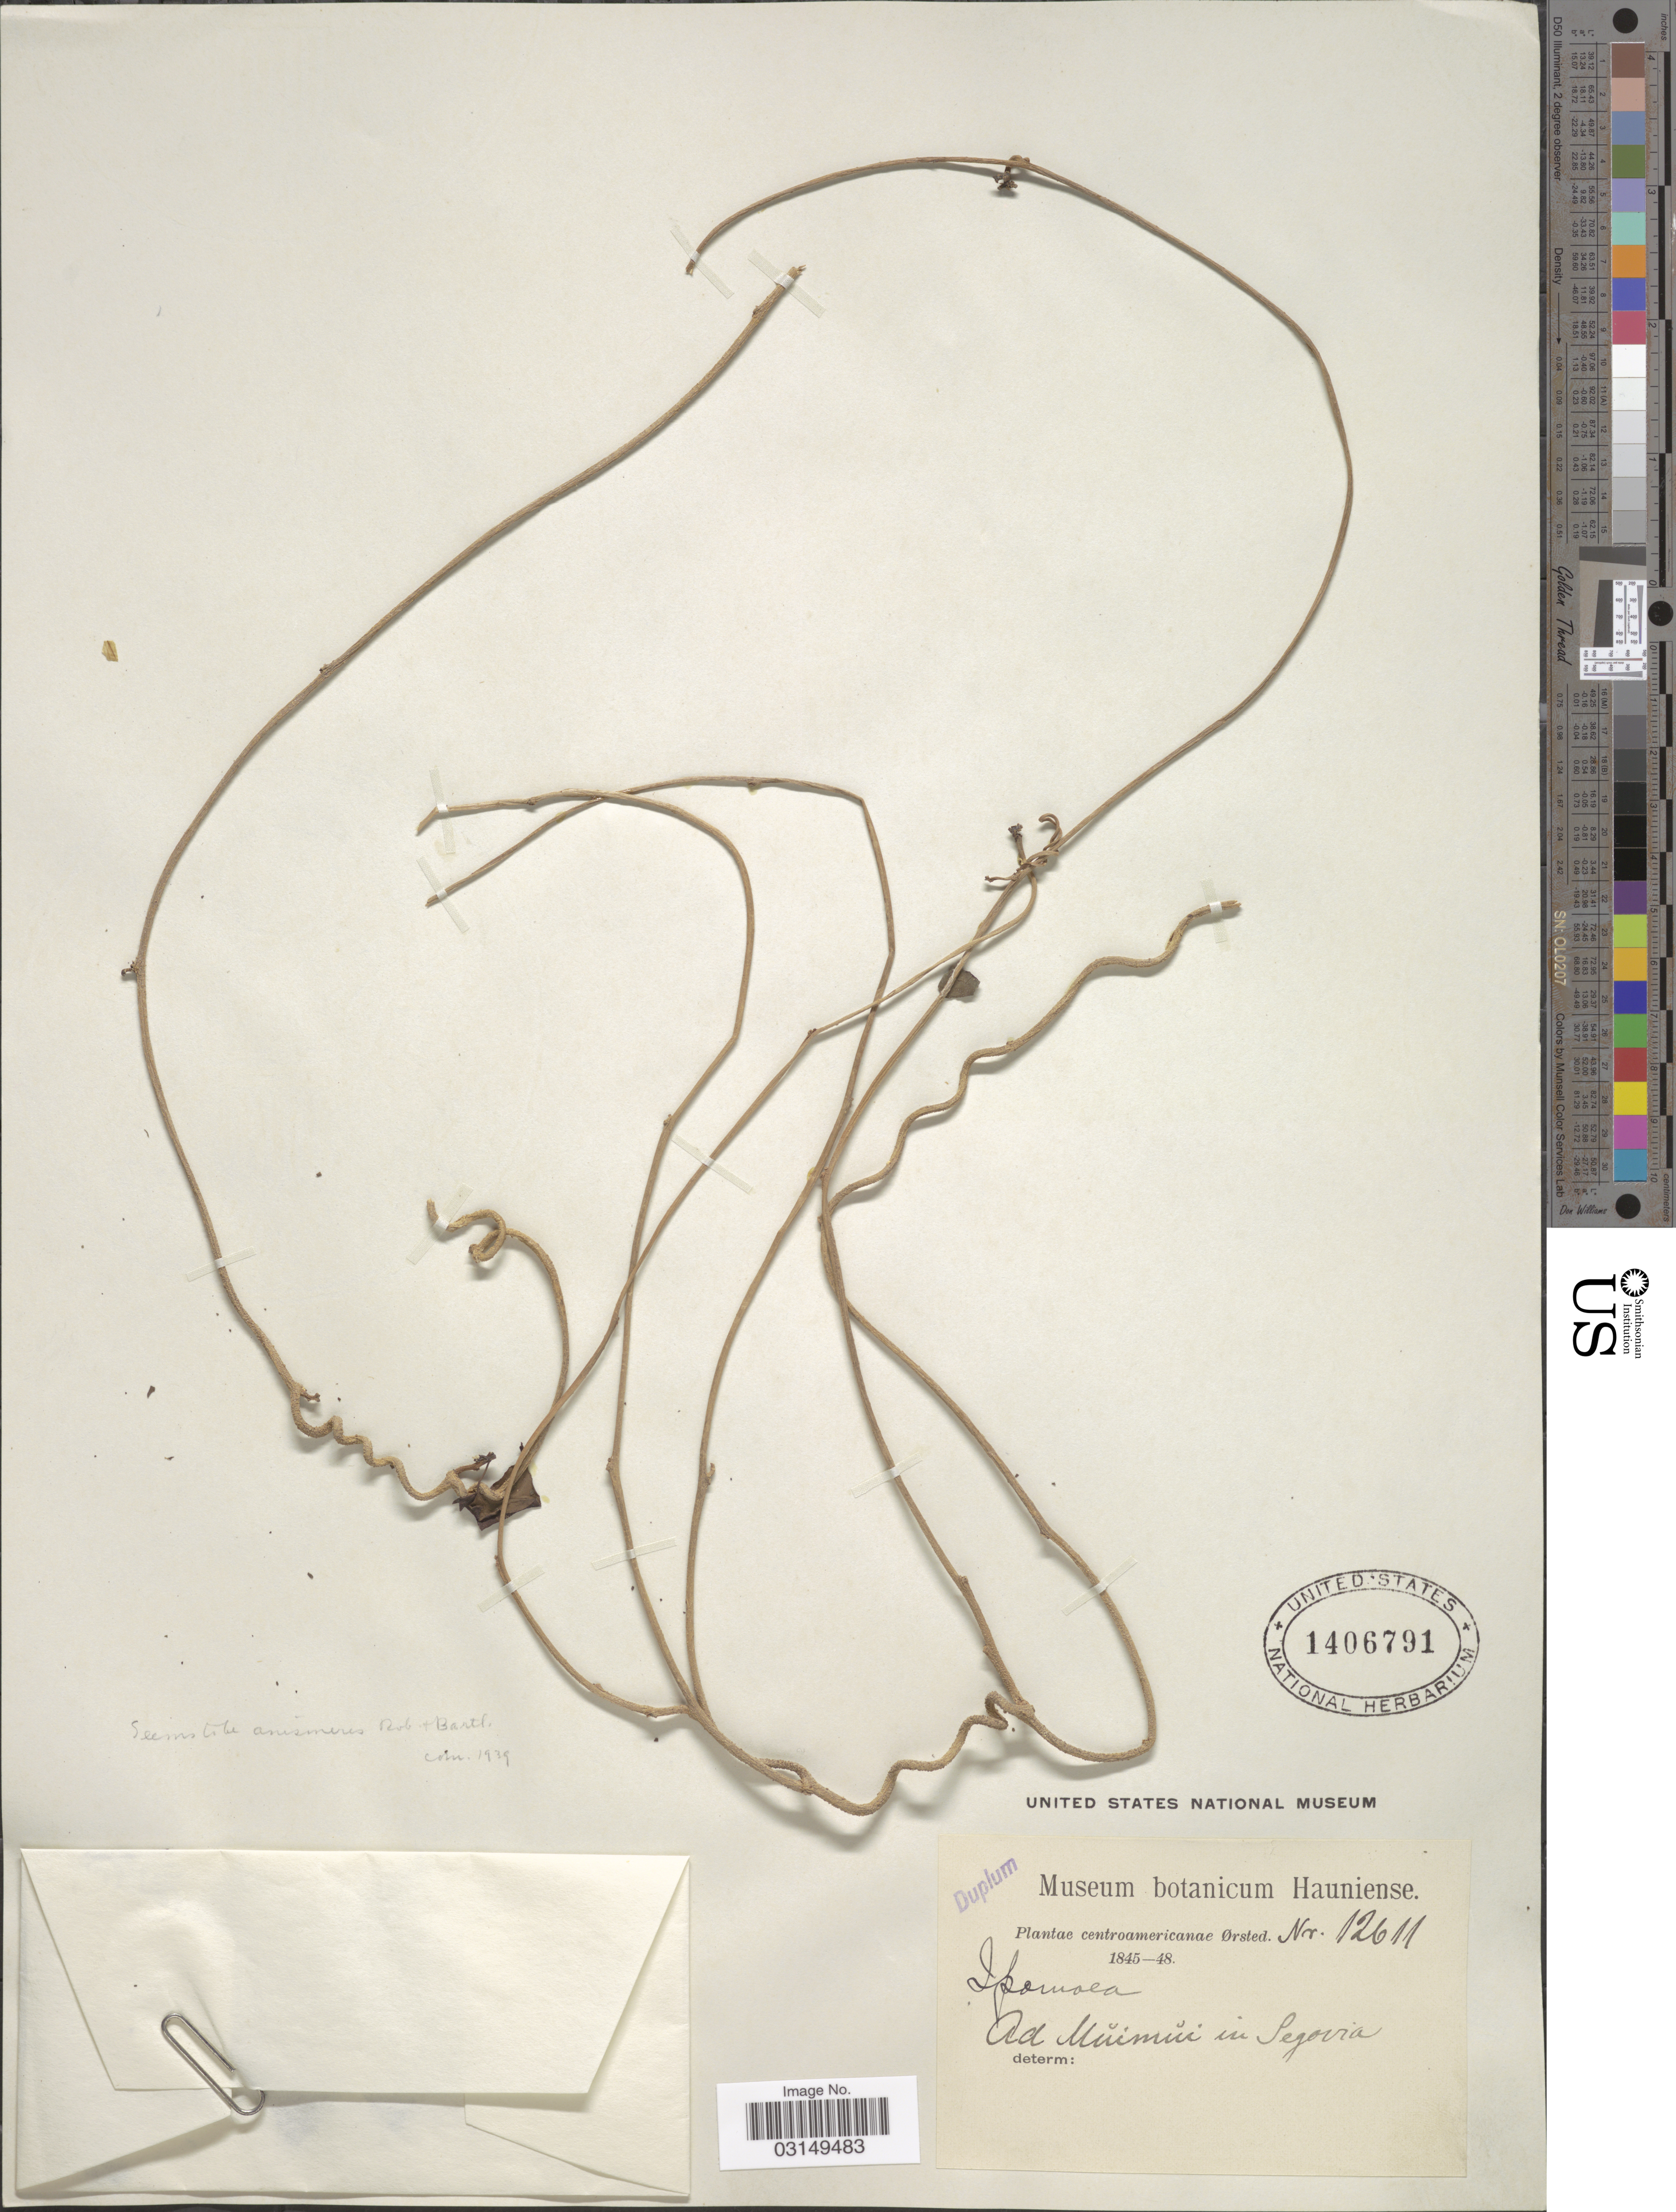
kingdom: Plantae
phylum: Tracheophyta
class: Magnoliopsida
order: Solanales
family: Convolvulaceae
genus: Ipomoea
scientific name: Ipomoea anisomeres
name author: B.L. Rob. & Bartlett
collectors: Ørsted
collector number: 12611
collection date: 1845/1848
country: Nicaragua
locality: Centroamericanae. Ad Muimui in Segovia.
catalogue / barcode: US 1406791